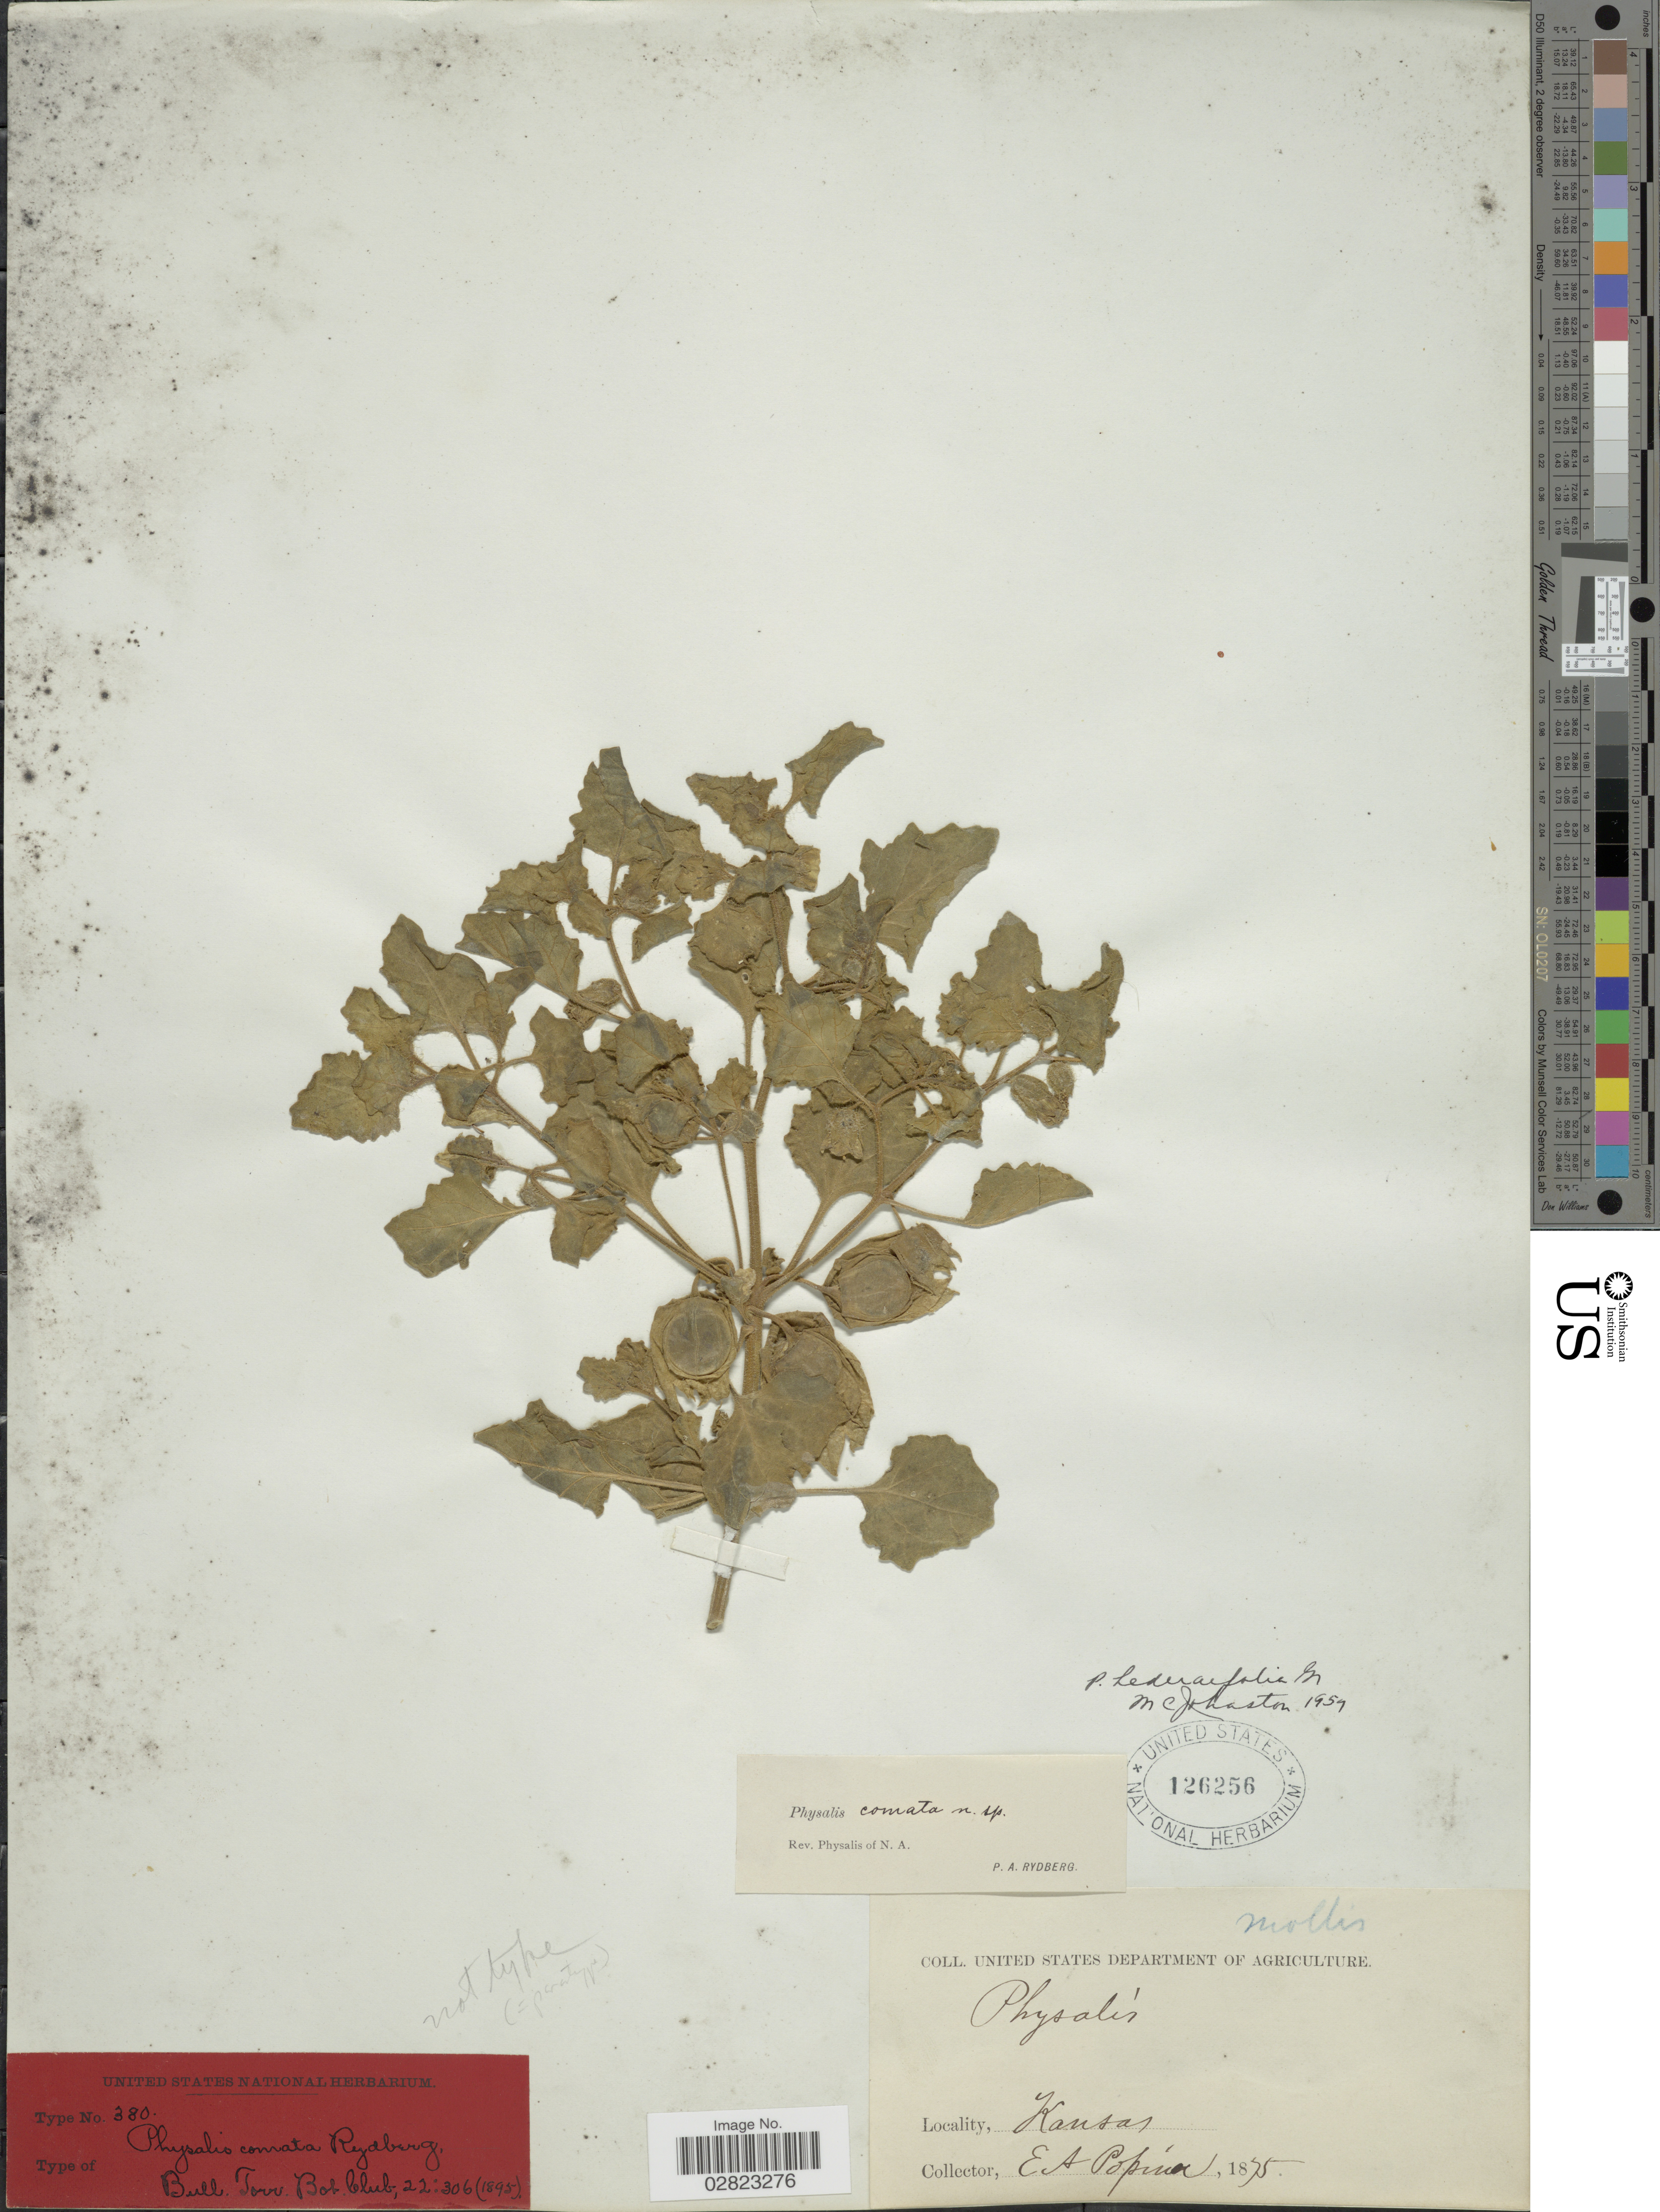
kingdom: Plantae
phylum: Tracheophyta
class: Magnoliopsida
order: Solanales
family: Solanaceae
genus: Physalis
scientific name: Physalis hederifolia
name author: A. Gray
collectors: E. Popinoe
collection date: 1875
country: United States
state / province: Kansas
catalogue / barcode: US 126256